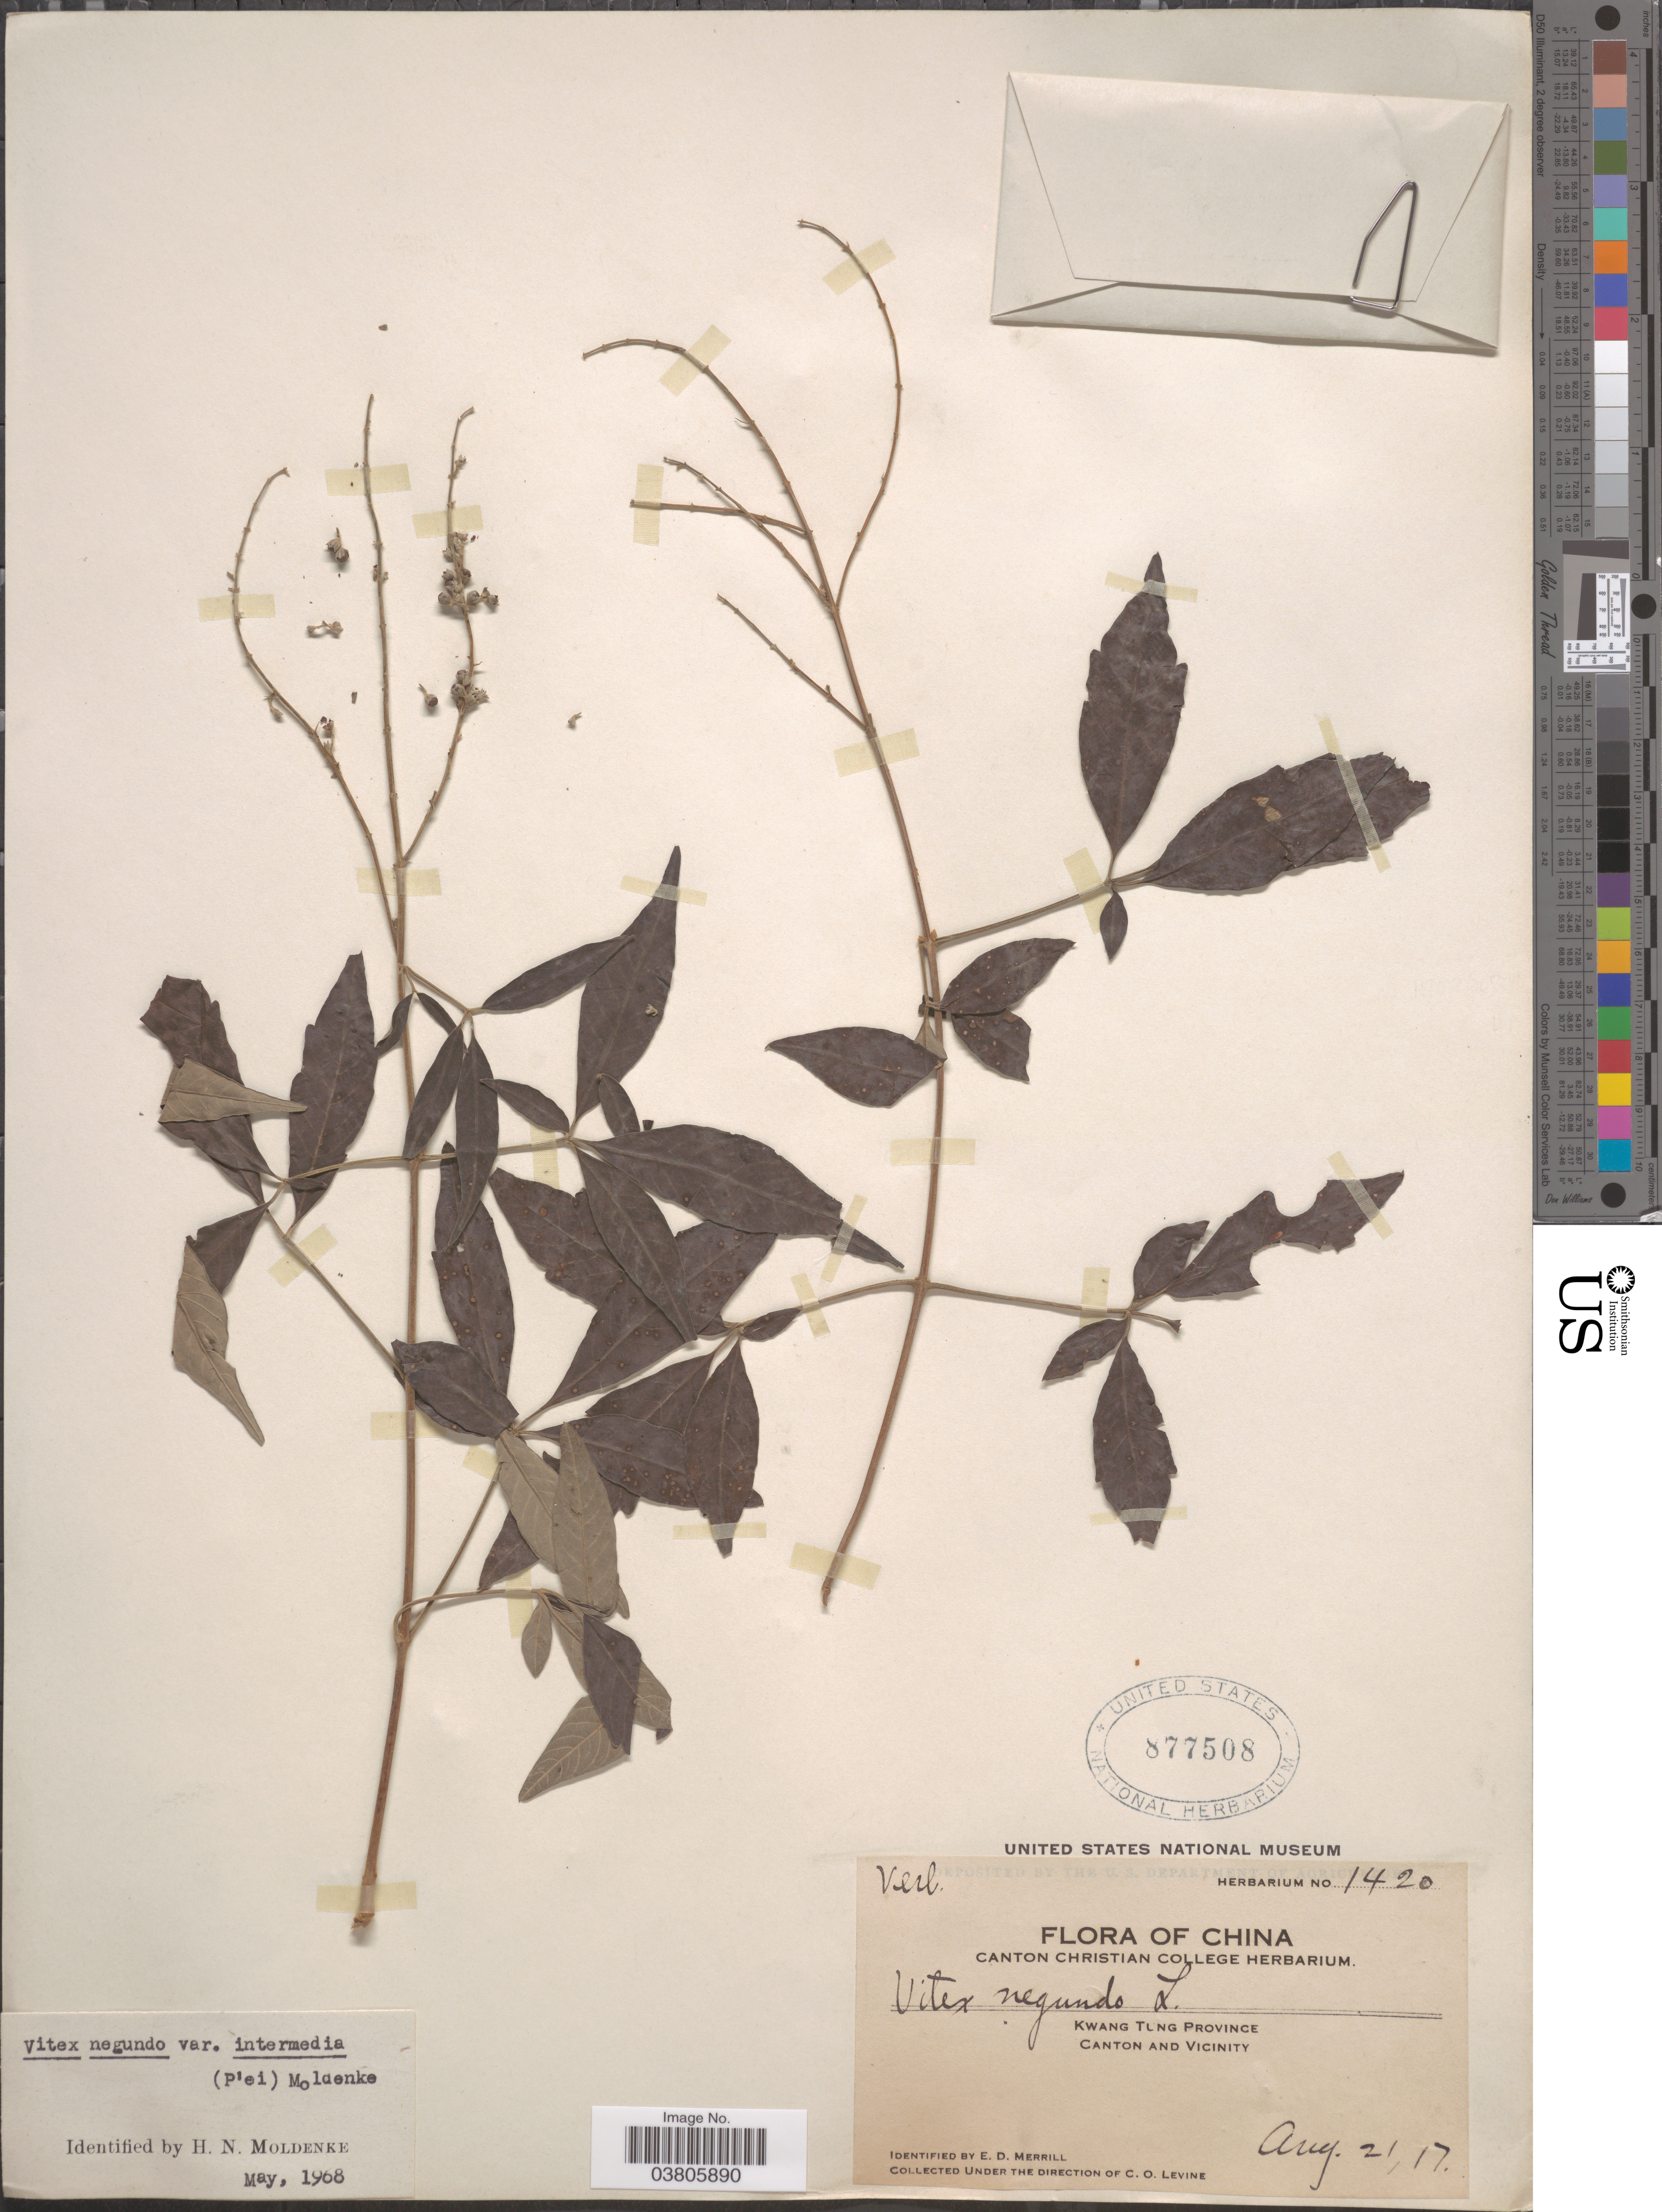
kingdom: Plantae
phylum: Tracheophyta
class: Magnoliopsida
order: Lamiales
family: Lamiaceae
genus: Vitex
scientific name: Vitex negundo var. intermedia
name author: (C. Pei) Moldenke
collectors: C. O. Levine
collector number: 1420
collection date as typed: Transcribed d/m/y: 21/8/17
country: China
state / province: Guangdong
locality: Kwang Tung Province. Canton and Vicinity.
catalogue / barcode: US 877508